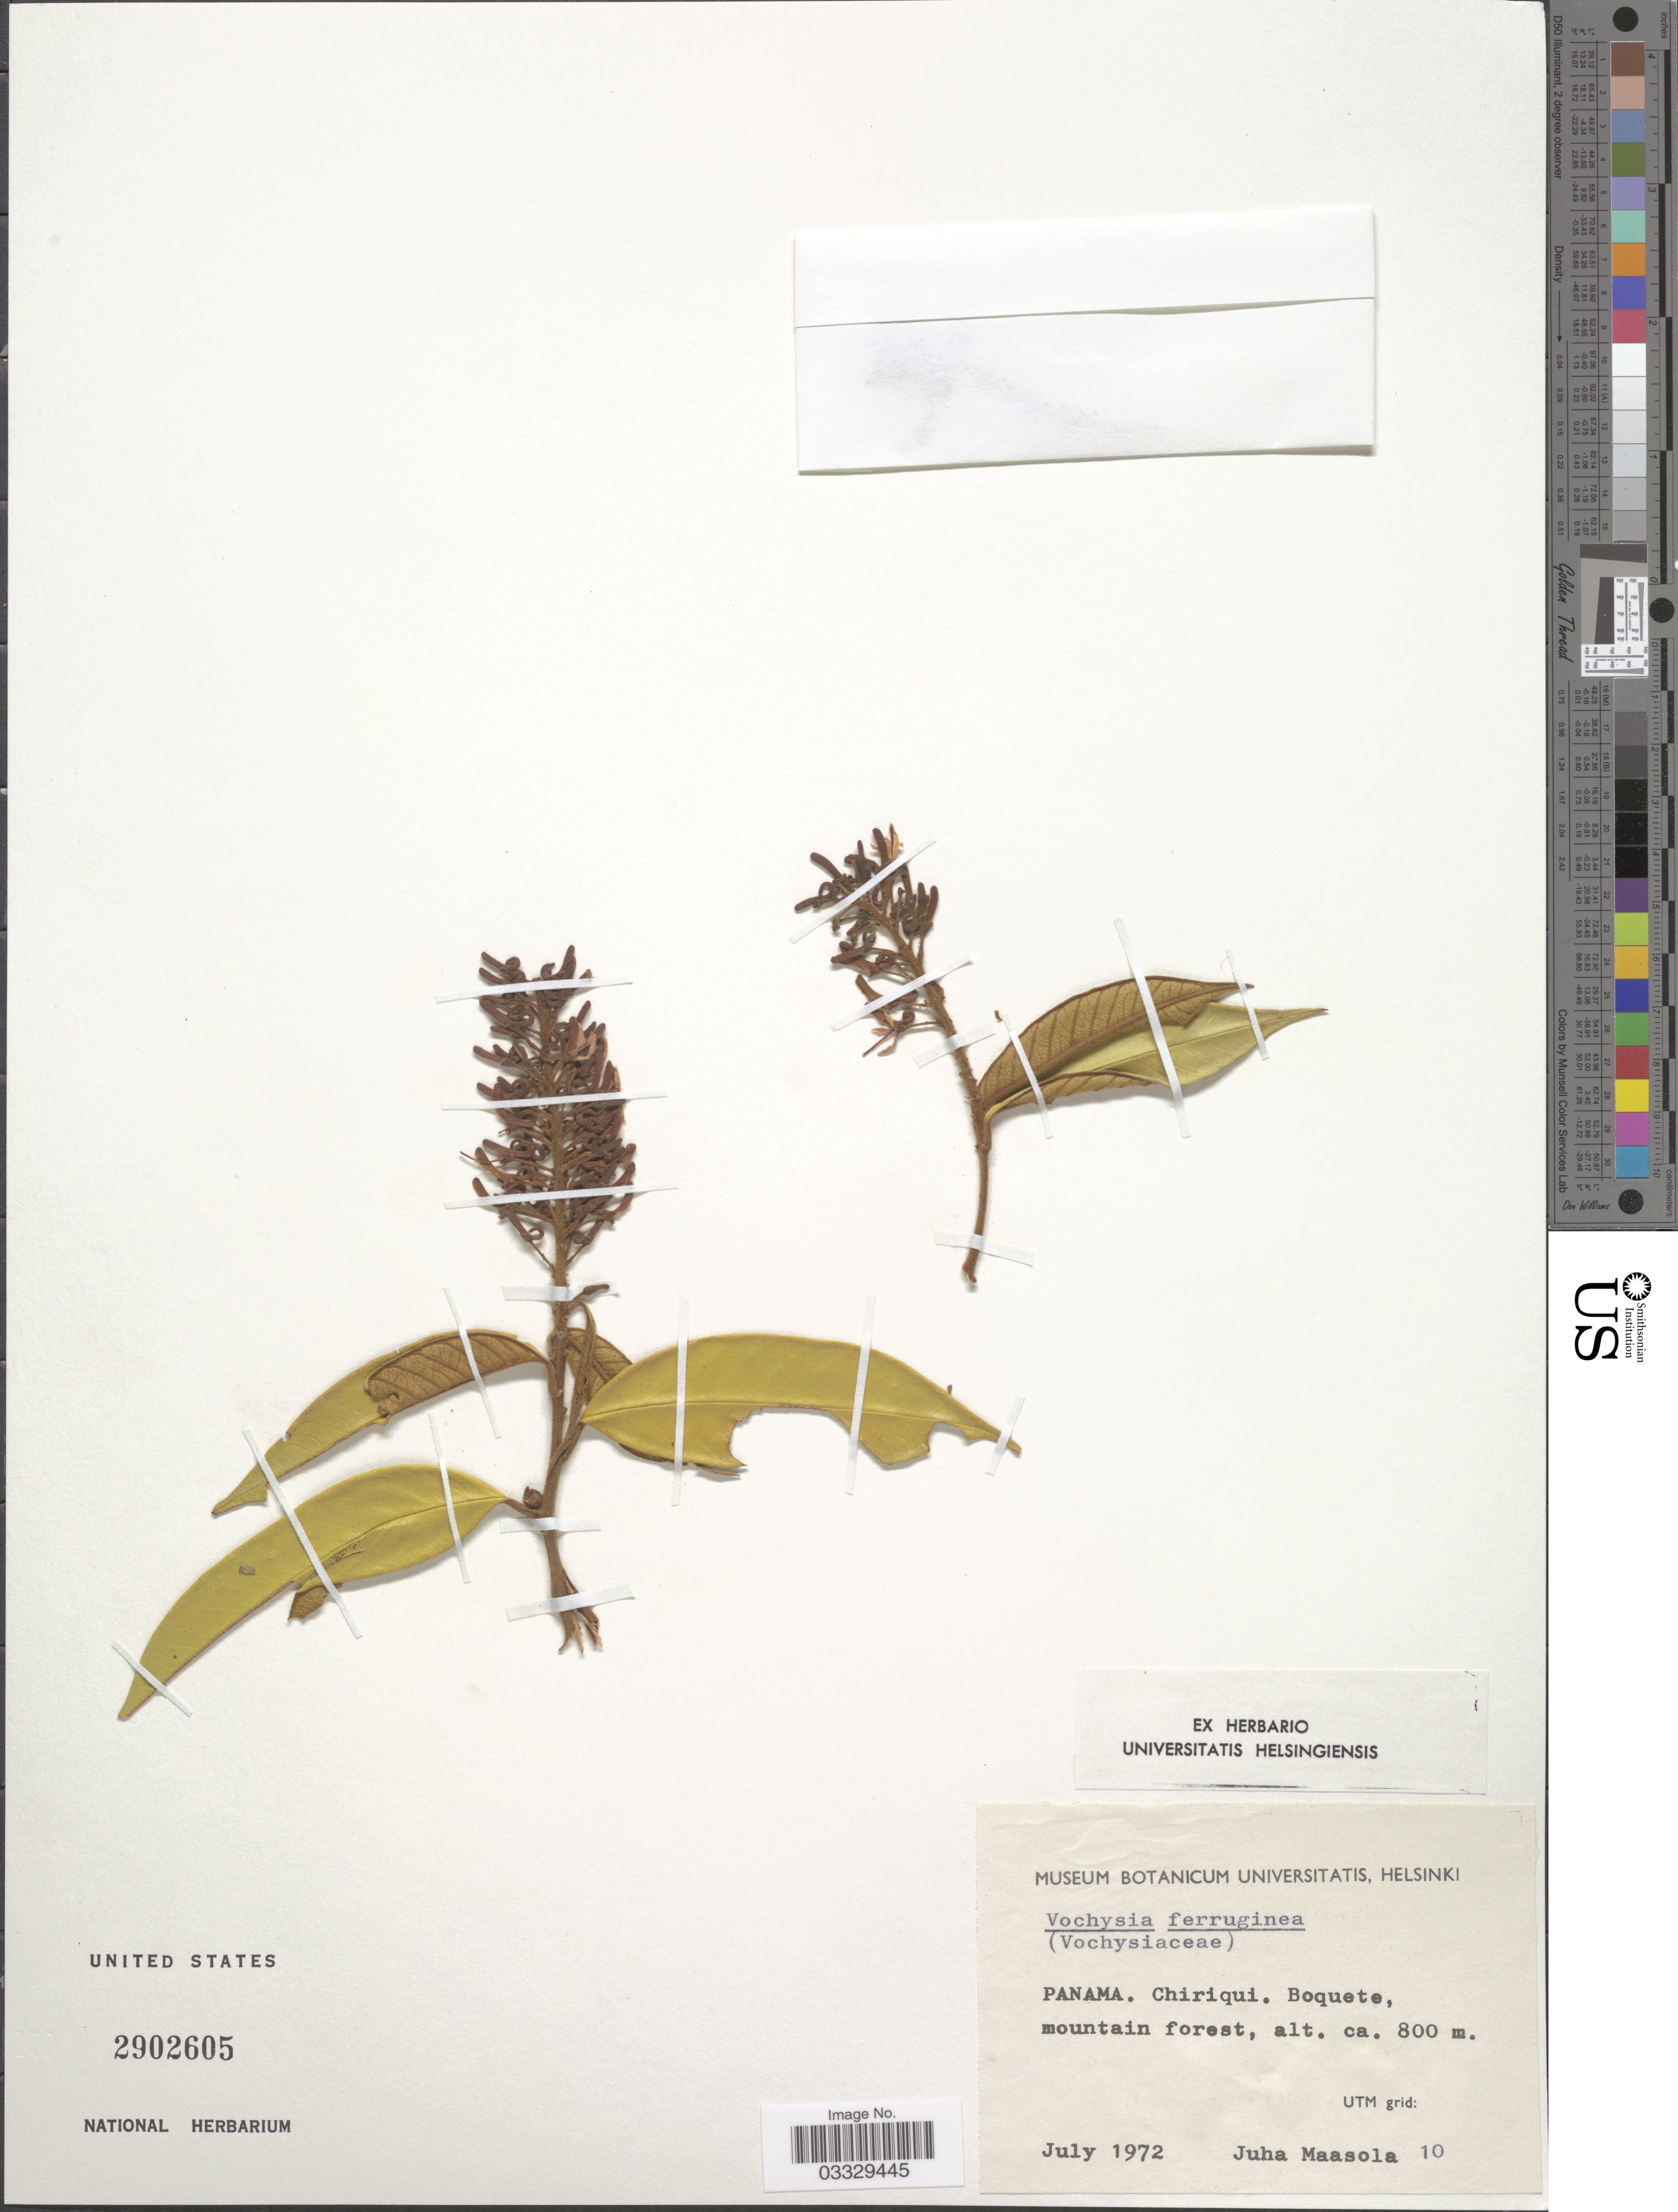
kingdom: Plantae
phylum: Tracheophyta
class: Magnoliopsida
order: Myrtales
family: Vochysiaceae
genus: Vochysia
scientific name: Vochysia ferruginea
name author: Mart.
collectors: J. Maasola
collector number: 10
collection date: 1972-07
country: Panama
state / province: Chiriqui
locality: Boquete.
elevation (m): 800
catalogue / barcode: US 2902605